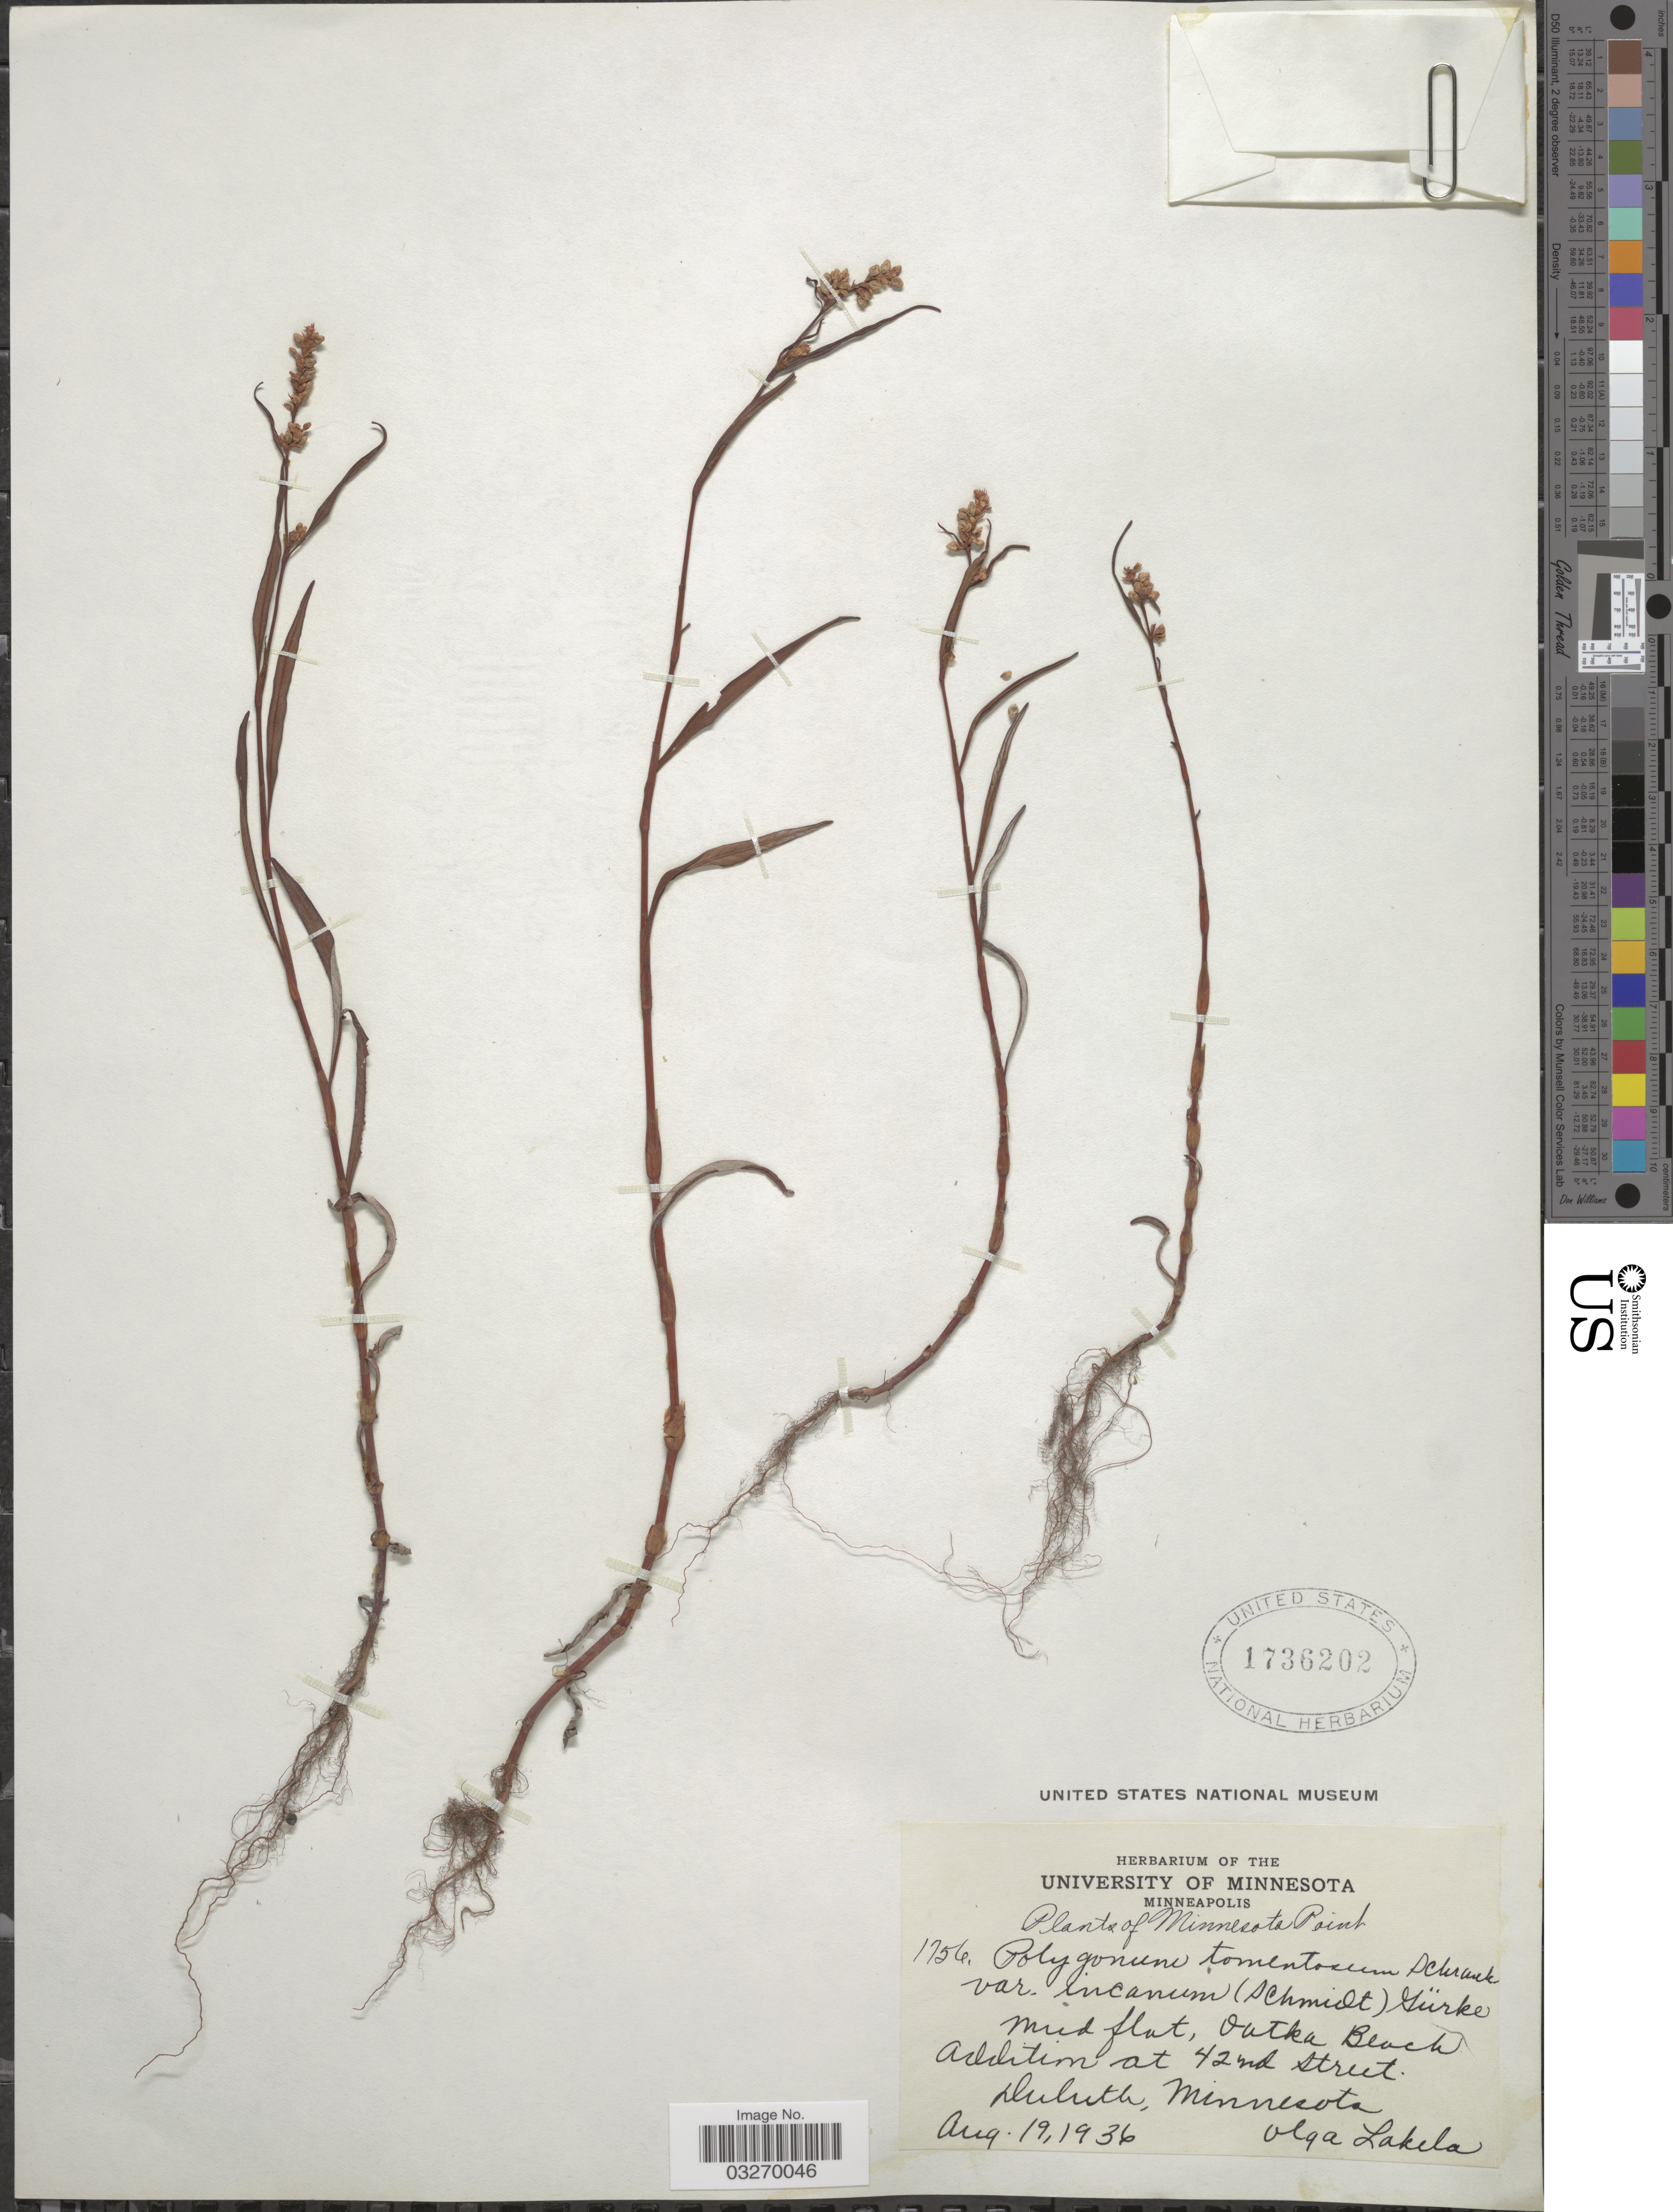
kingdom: Plantae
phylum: Tracheophyta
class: Magnoliopsida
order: Caryophyllales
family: Polygonaceae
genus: Persicaria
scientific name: Persicaria lapathifolia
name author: (L.) Delarbre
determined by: Atha, D. E.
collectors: O. K. Lakela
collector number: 1756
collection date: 1936-08-19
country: United States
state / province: Minnesota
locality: Oatka Beach Addition at 42nd street. Duluth.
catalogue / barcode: US 1736202